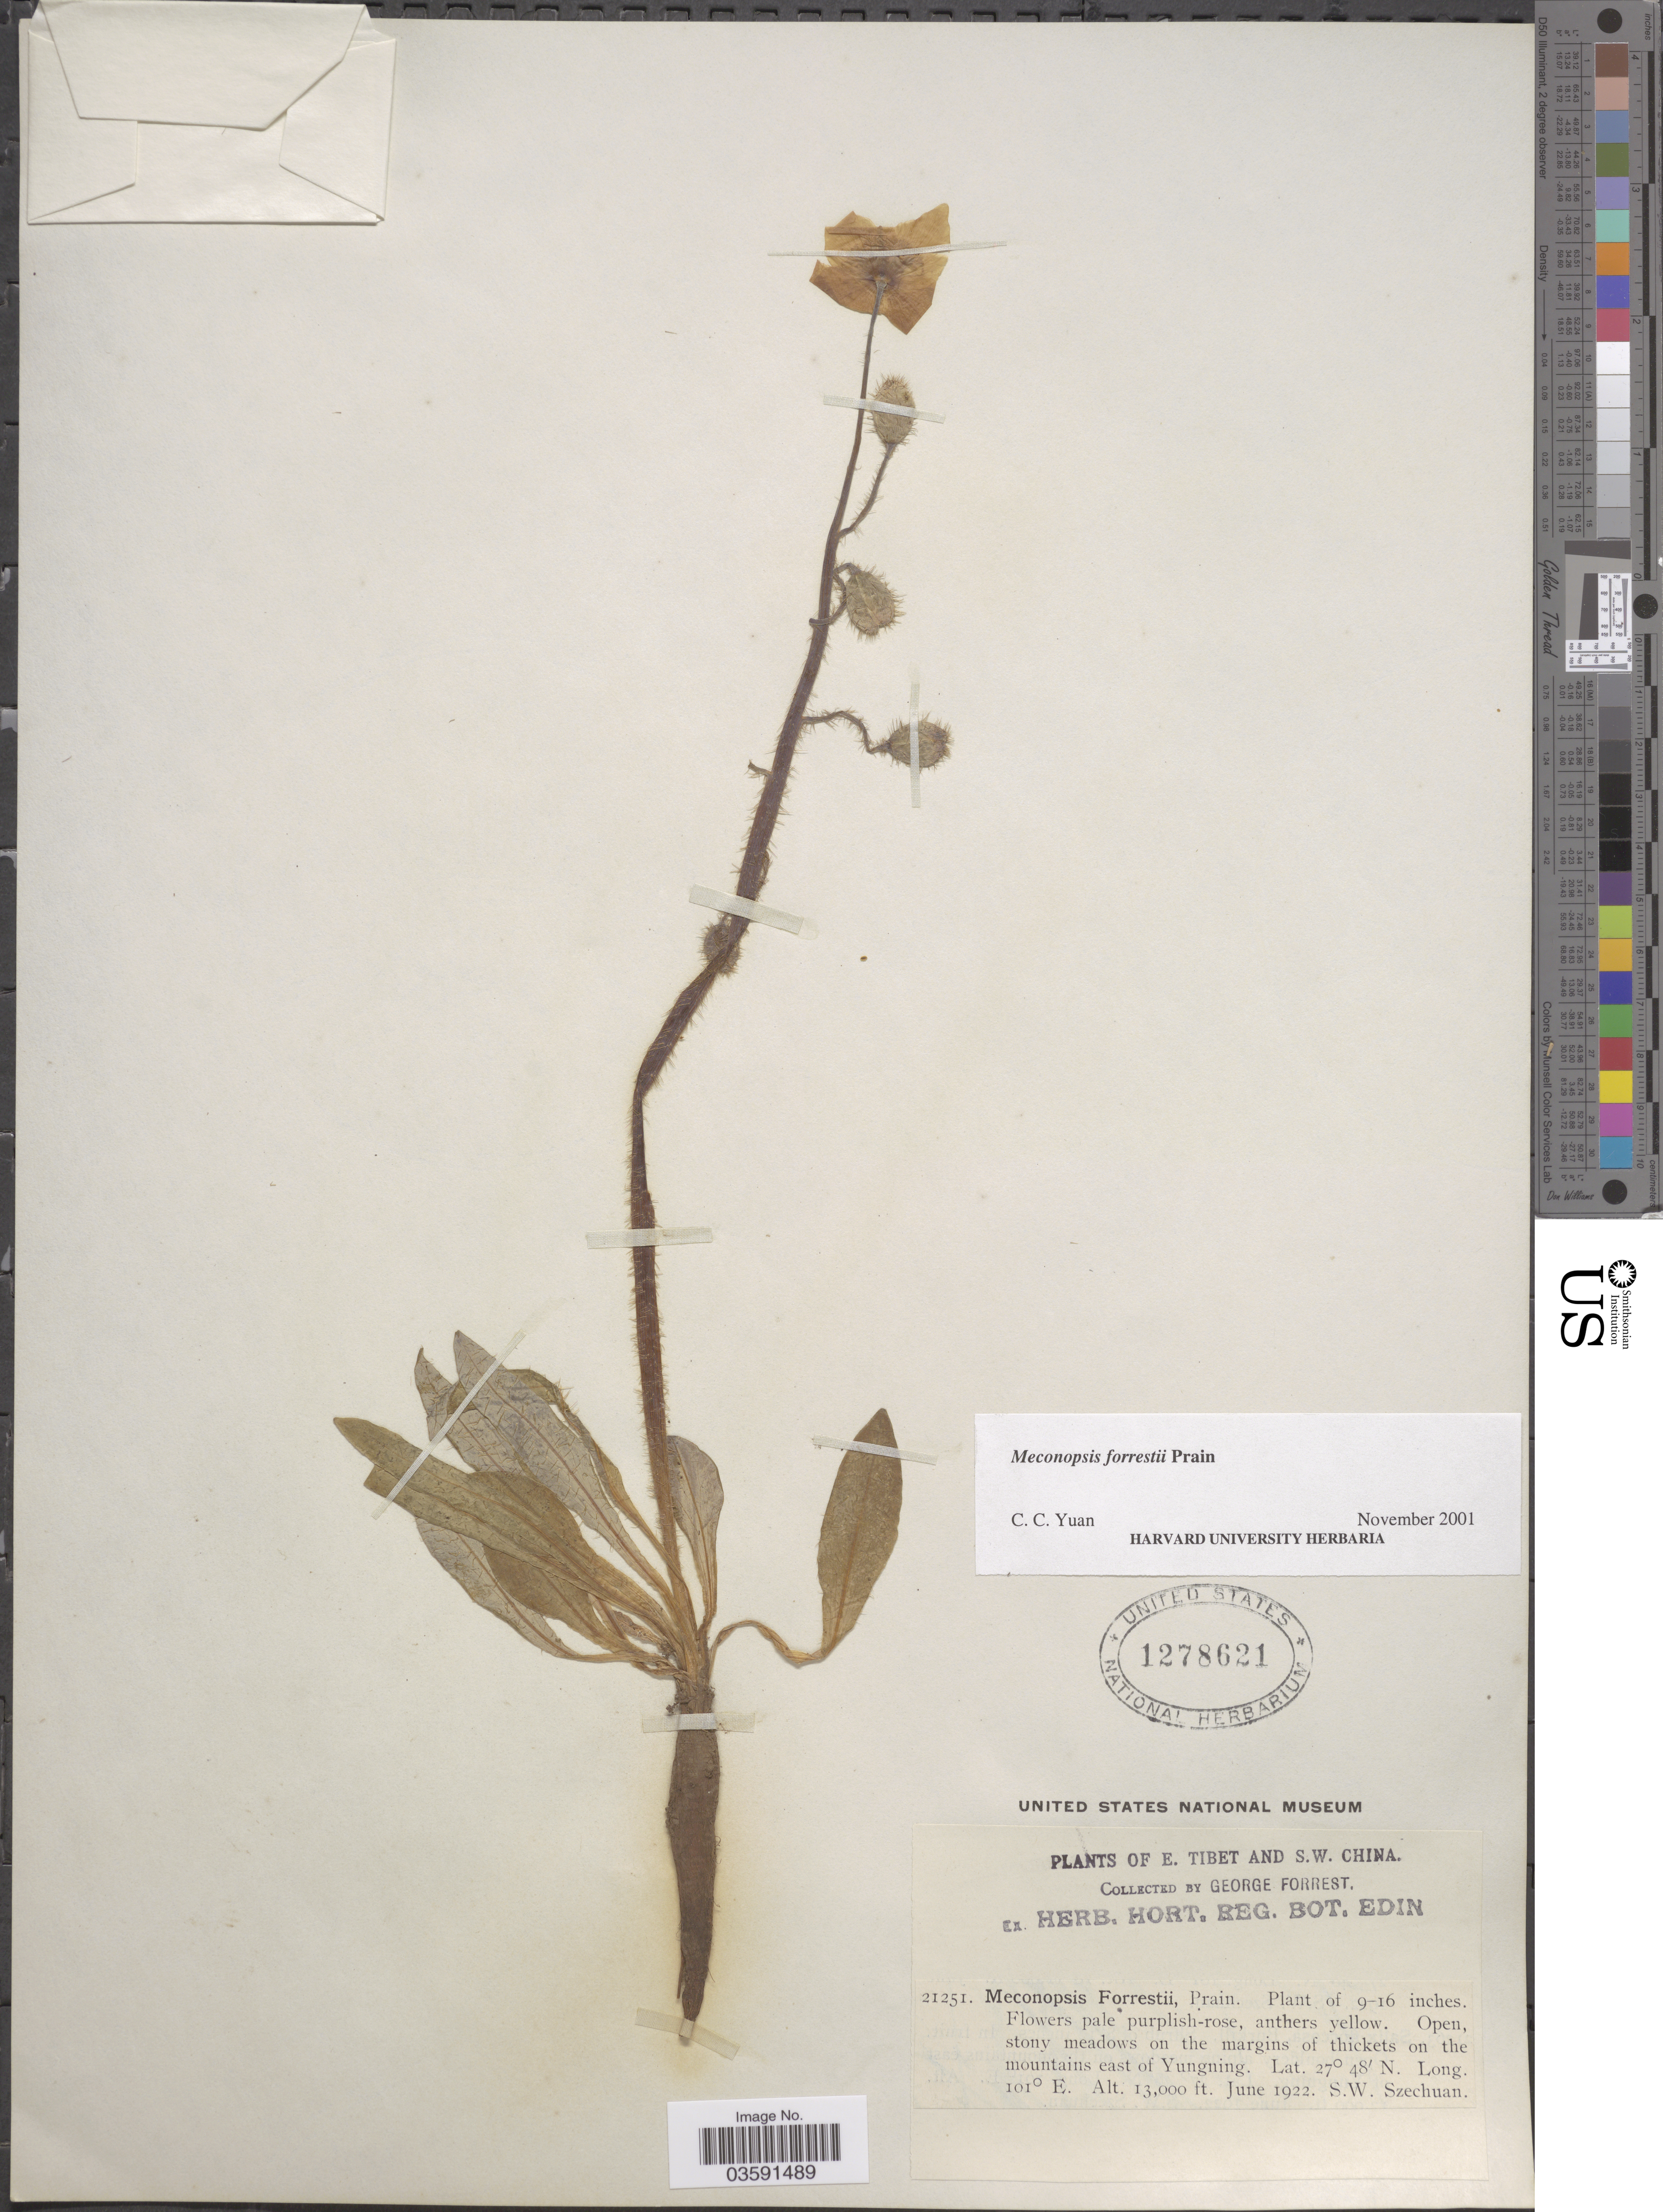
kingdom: Plantae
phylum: Tracheophyta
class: Magnoliopsida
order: Ranunculales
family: Papaveraceae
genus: Meconopsis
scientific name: Meconopsis forrestii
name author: Prain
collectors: G. Forrest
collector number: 21251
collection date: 1922-06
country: China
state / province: Sichuan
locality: S. W. China. On the mountains east of Yungning. S. W. Szechuan.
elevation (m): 3962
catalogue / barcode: US 1278621